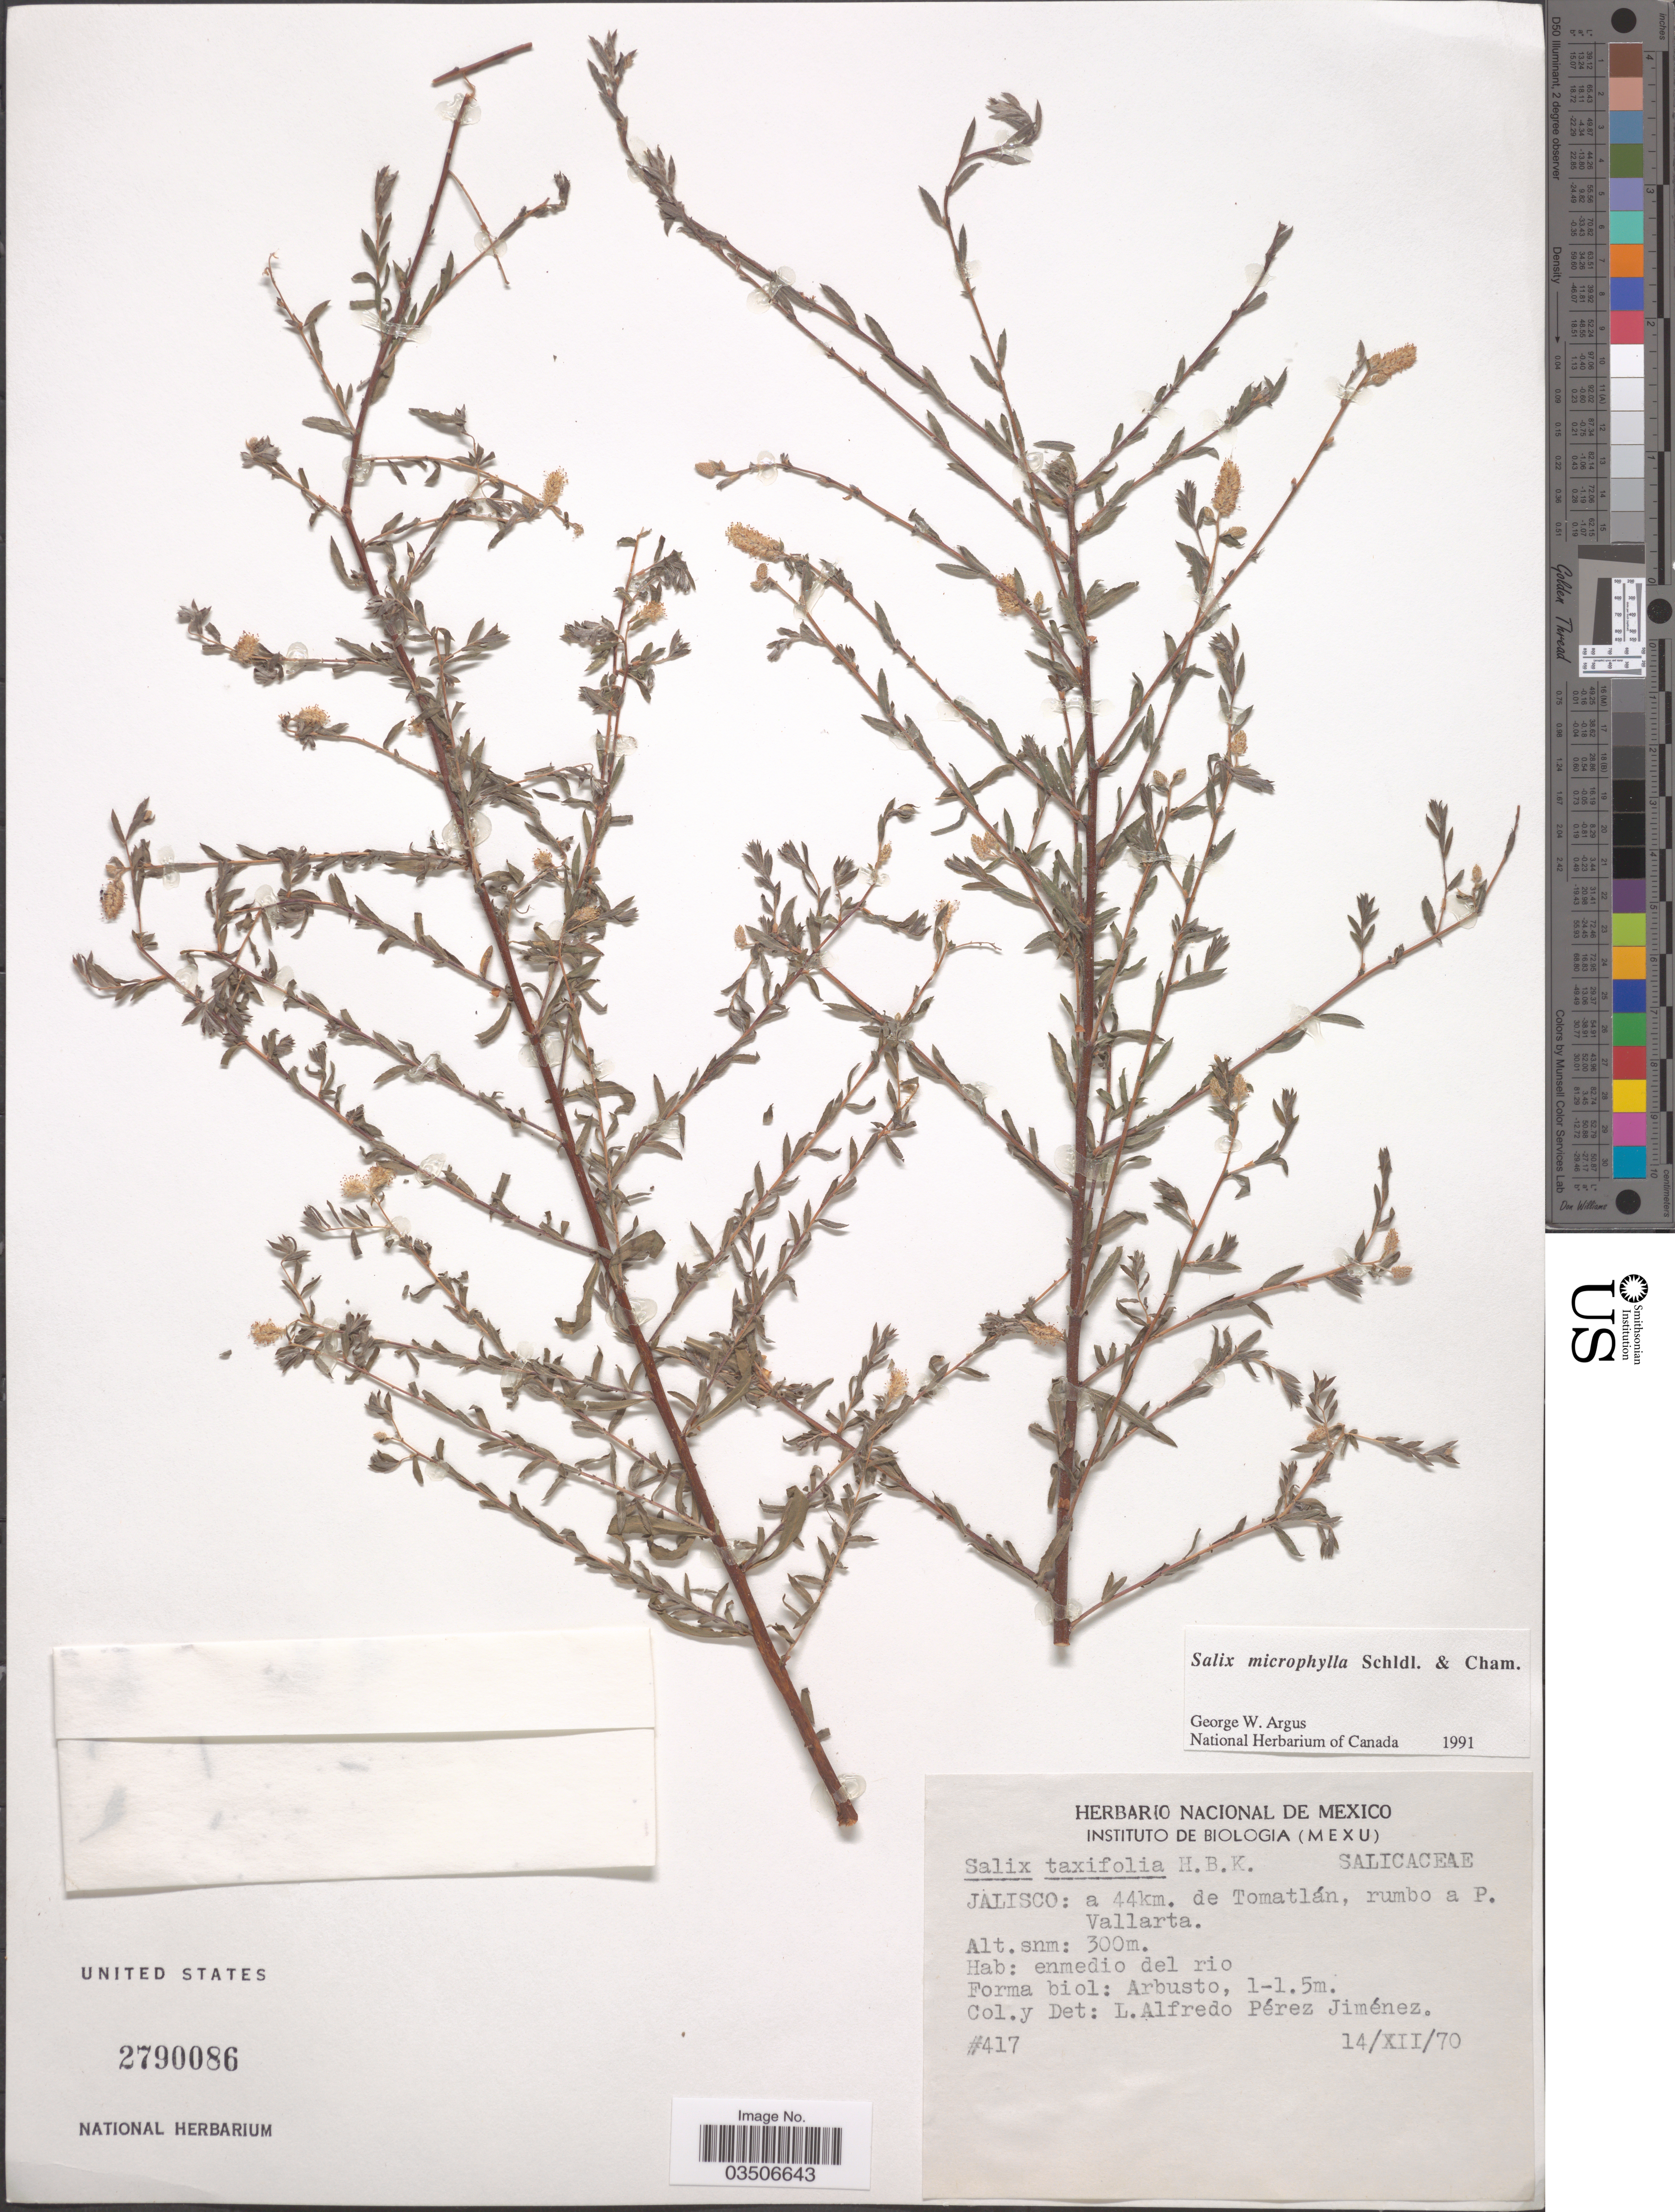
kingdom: Plantae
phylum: Tracheophyta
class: Magnoliopsida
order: Malpighiales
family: Salicaceae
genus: Salix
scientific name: Salix microphylla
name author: Schltdl. & Cham.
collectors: L. Perez Jimenez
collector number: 417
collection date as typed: Transcribed d/m/y: 14/12/70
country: Mexico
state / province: Jalisco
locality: A 44km. de Tomatlán, rumbo a P. Vallarta.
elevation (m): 300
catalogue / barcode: US 2790086